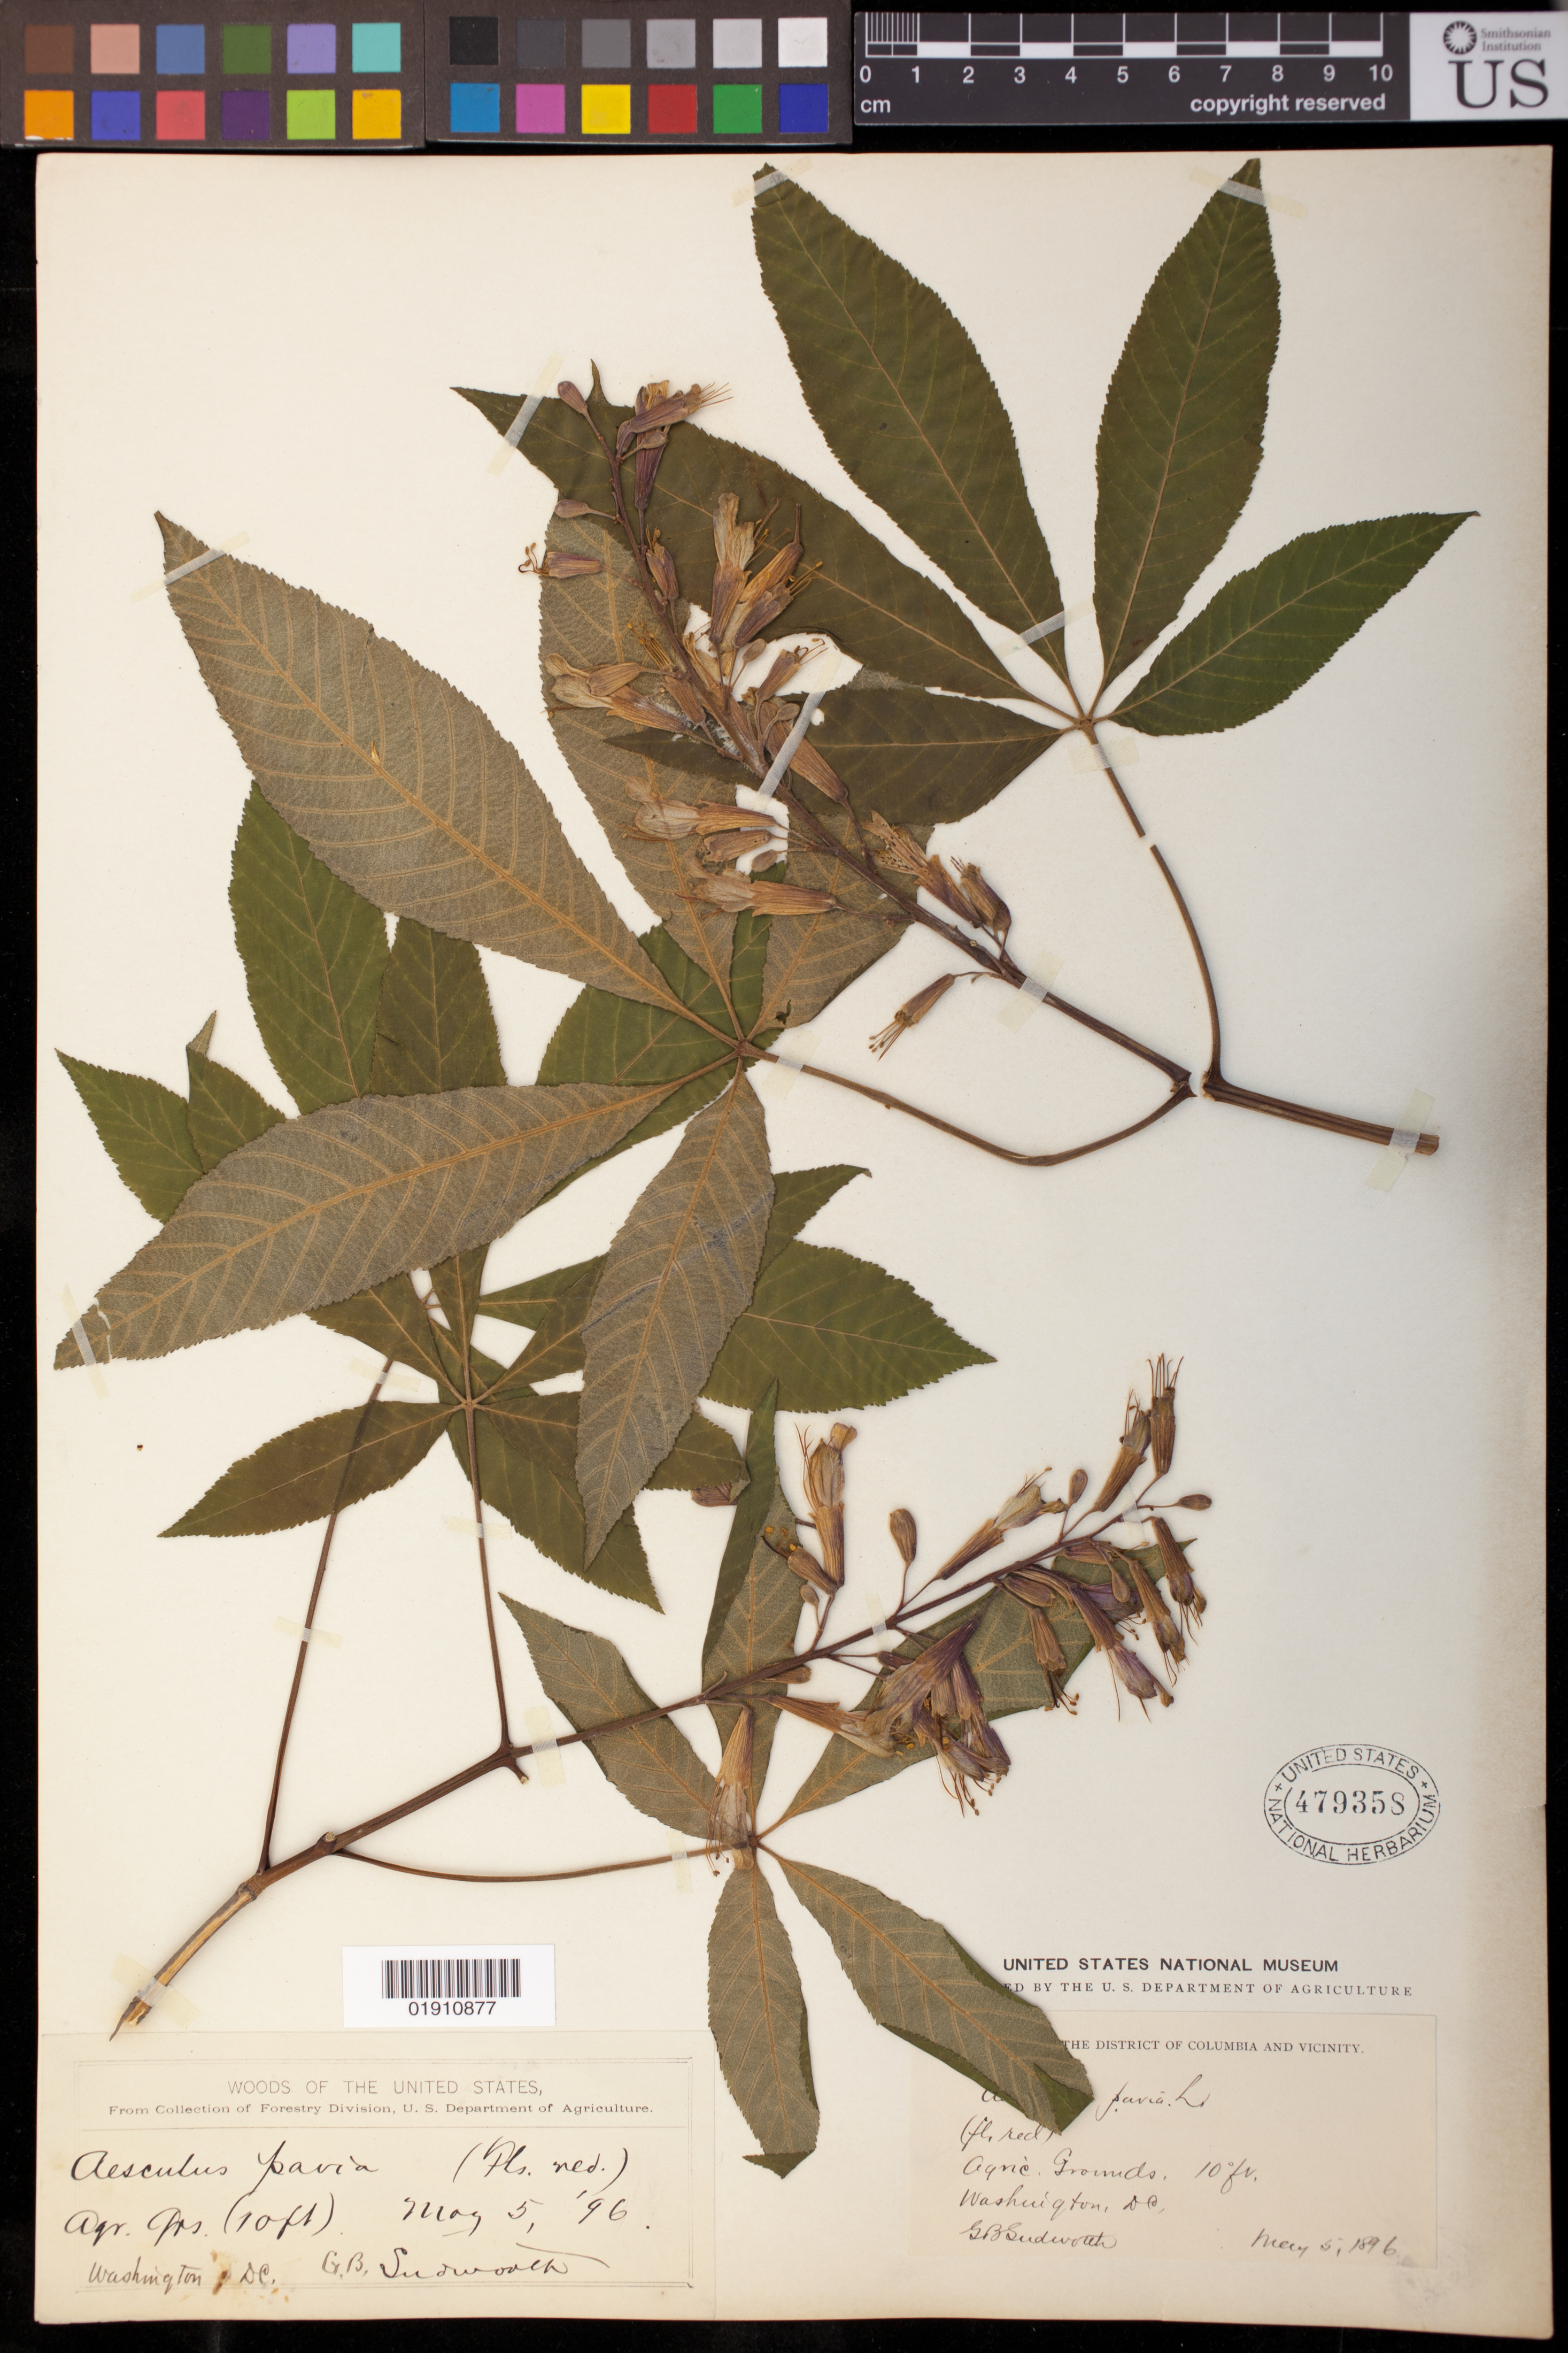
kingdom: Plantae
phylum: Tracheophyta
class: Magnoliopsida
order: Sapindales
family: Sapindaceae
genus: Aesculus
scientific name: Aesculus pavia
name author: L.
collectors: G. B. Sudworth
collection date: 1896-05-05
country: United States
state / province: District of Columbia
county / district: Washington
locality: Agric. Grounds. Washington, DC.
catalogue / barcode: US 479358